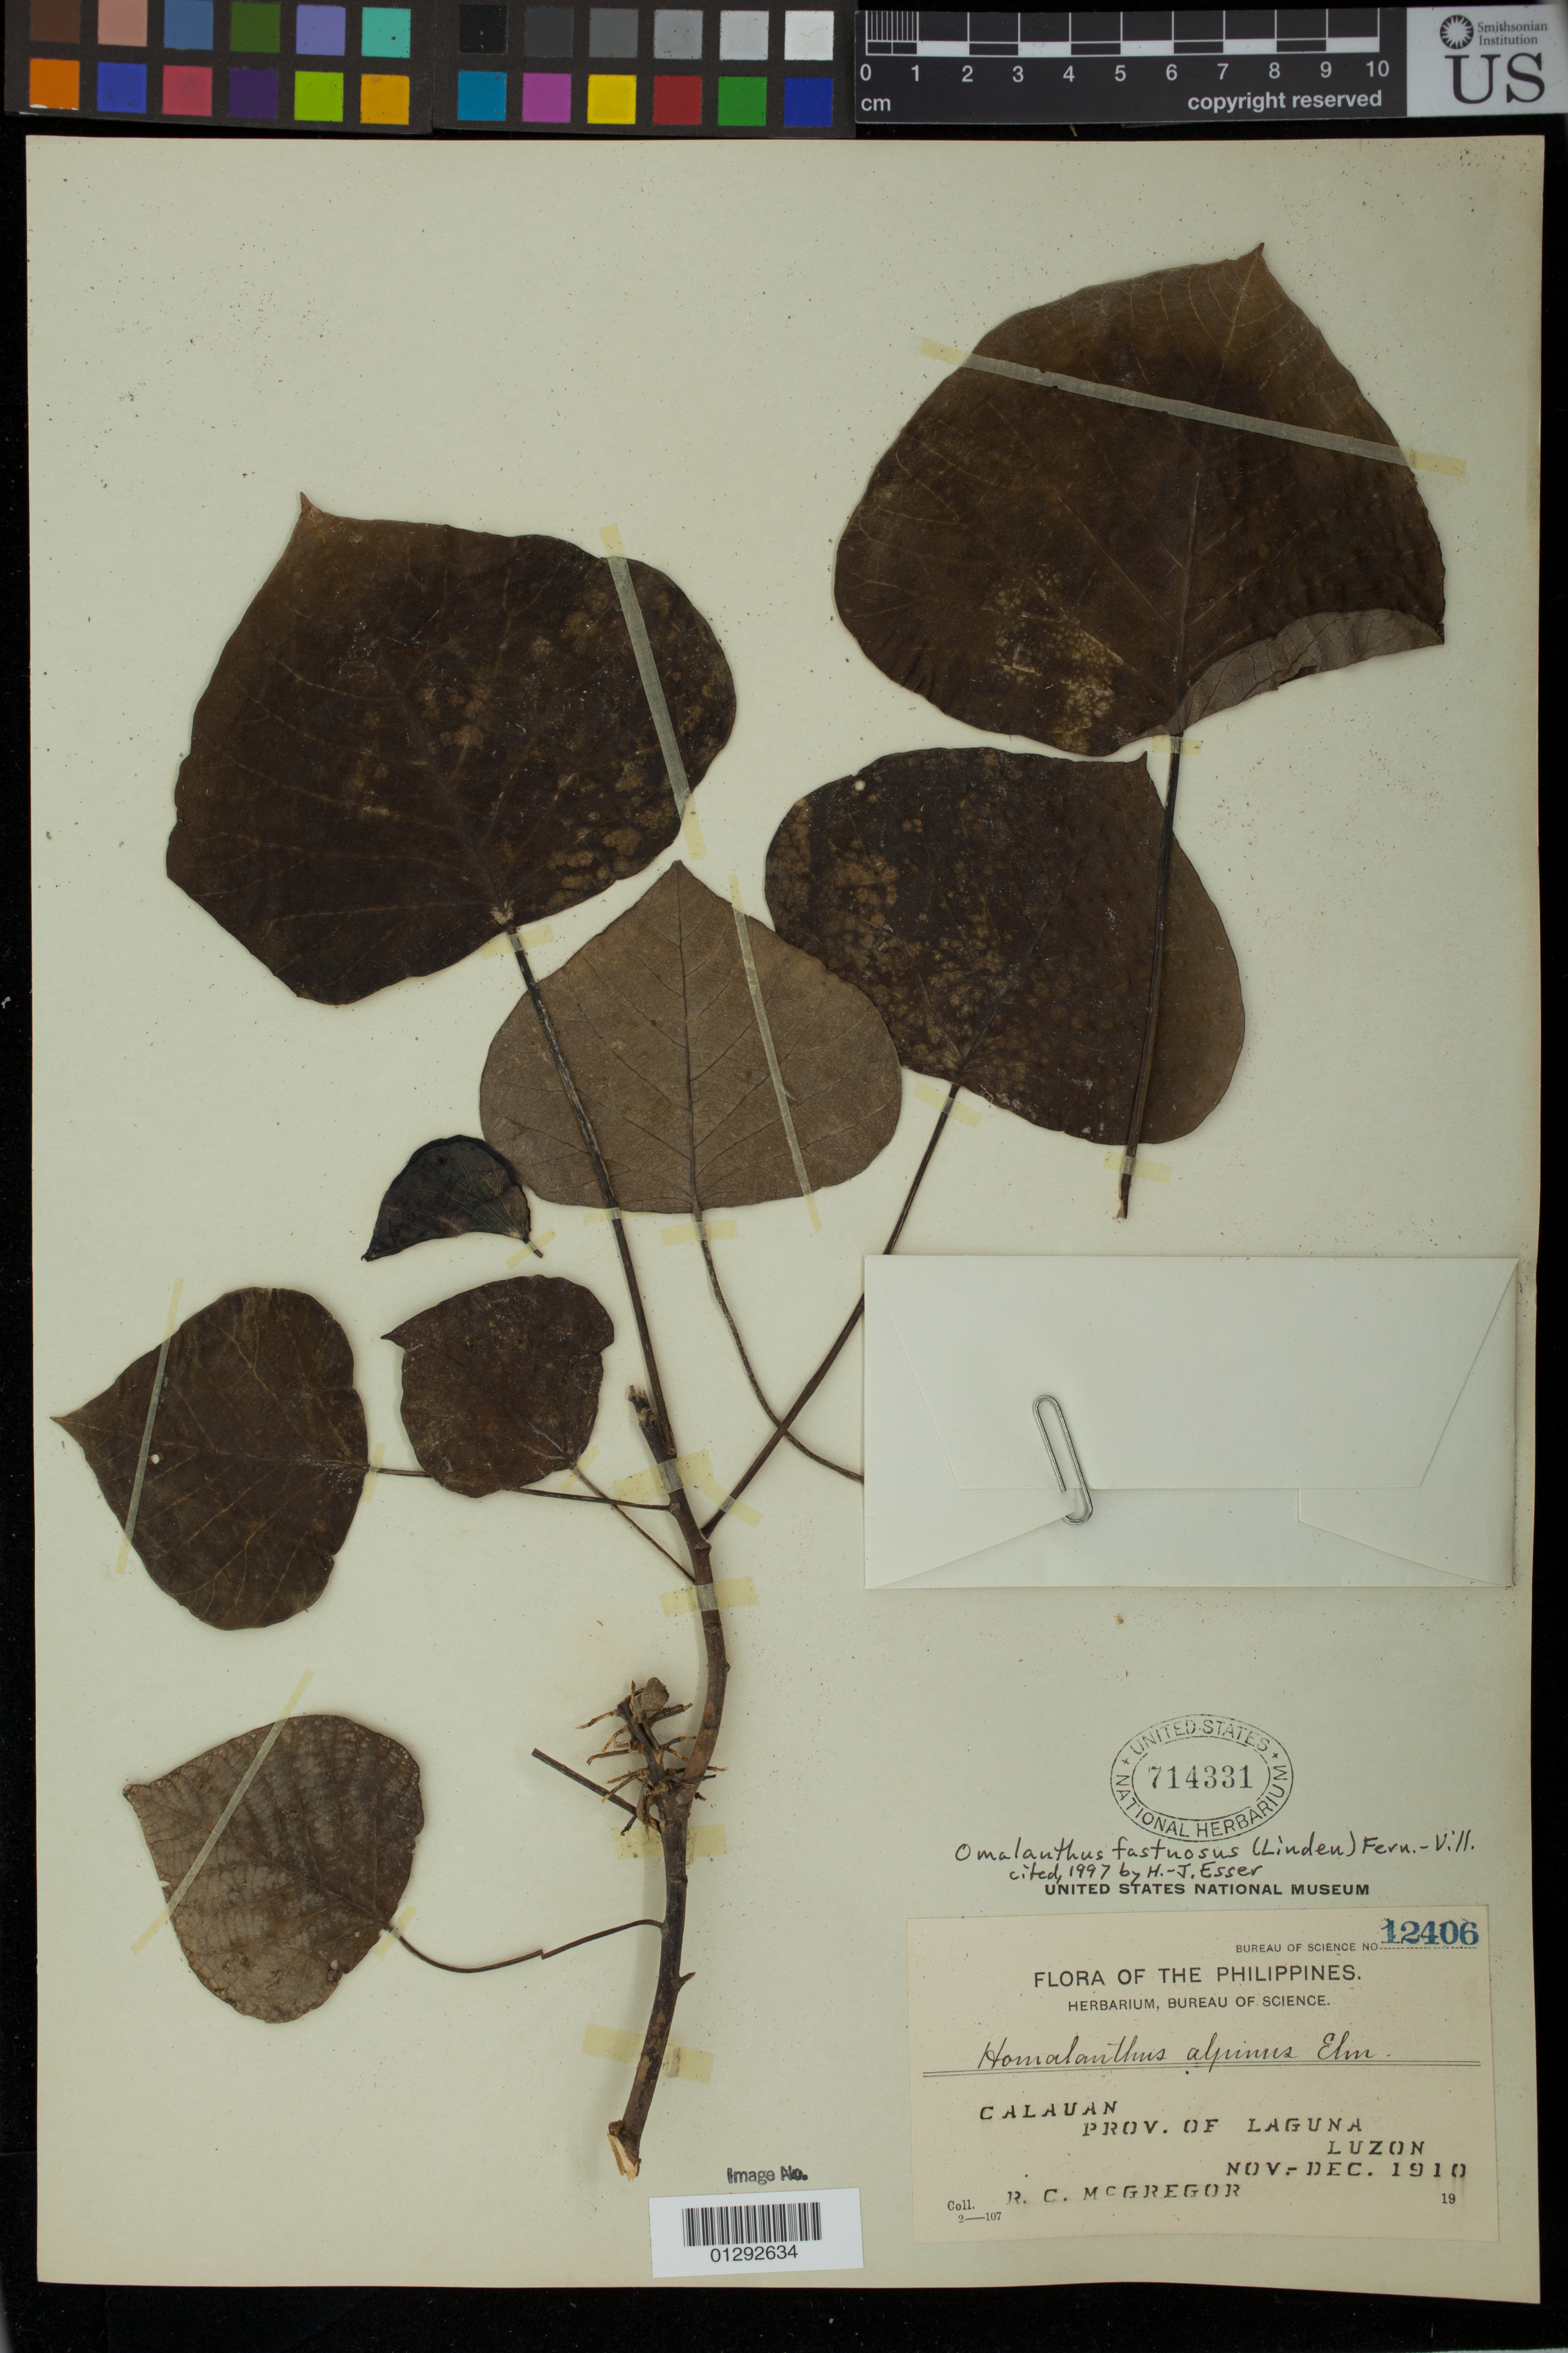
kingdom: Plantae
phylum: Tracheophyta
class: Magnoliopsida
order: Malpighiales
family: Euphorbiaceae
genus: Omalanthus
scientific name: Omalanthus fastuosus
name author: Fern.-Vill.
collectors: R. C. McGregor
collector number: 12406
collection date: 1910-11/1910-12-01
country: Philippines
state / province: Calabarzon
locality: Calauan, Prov. of Laguna, Luzon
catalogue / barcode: US 714331